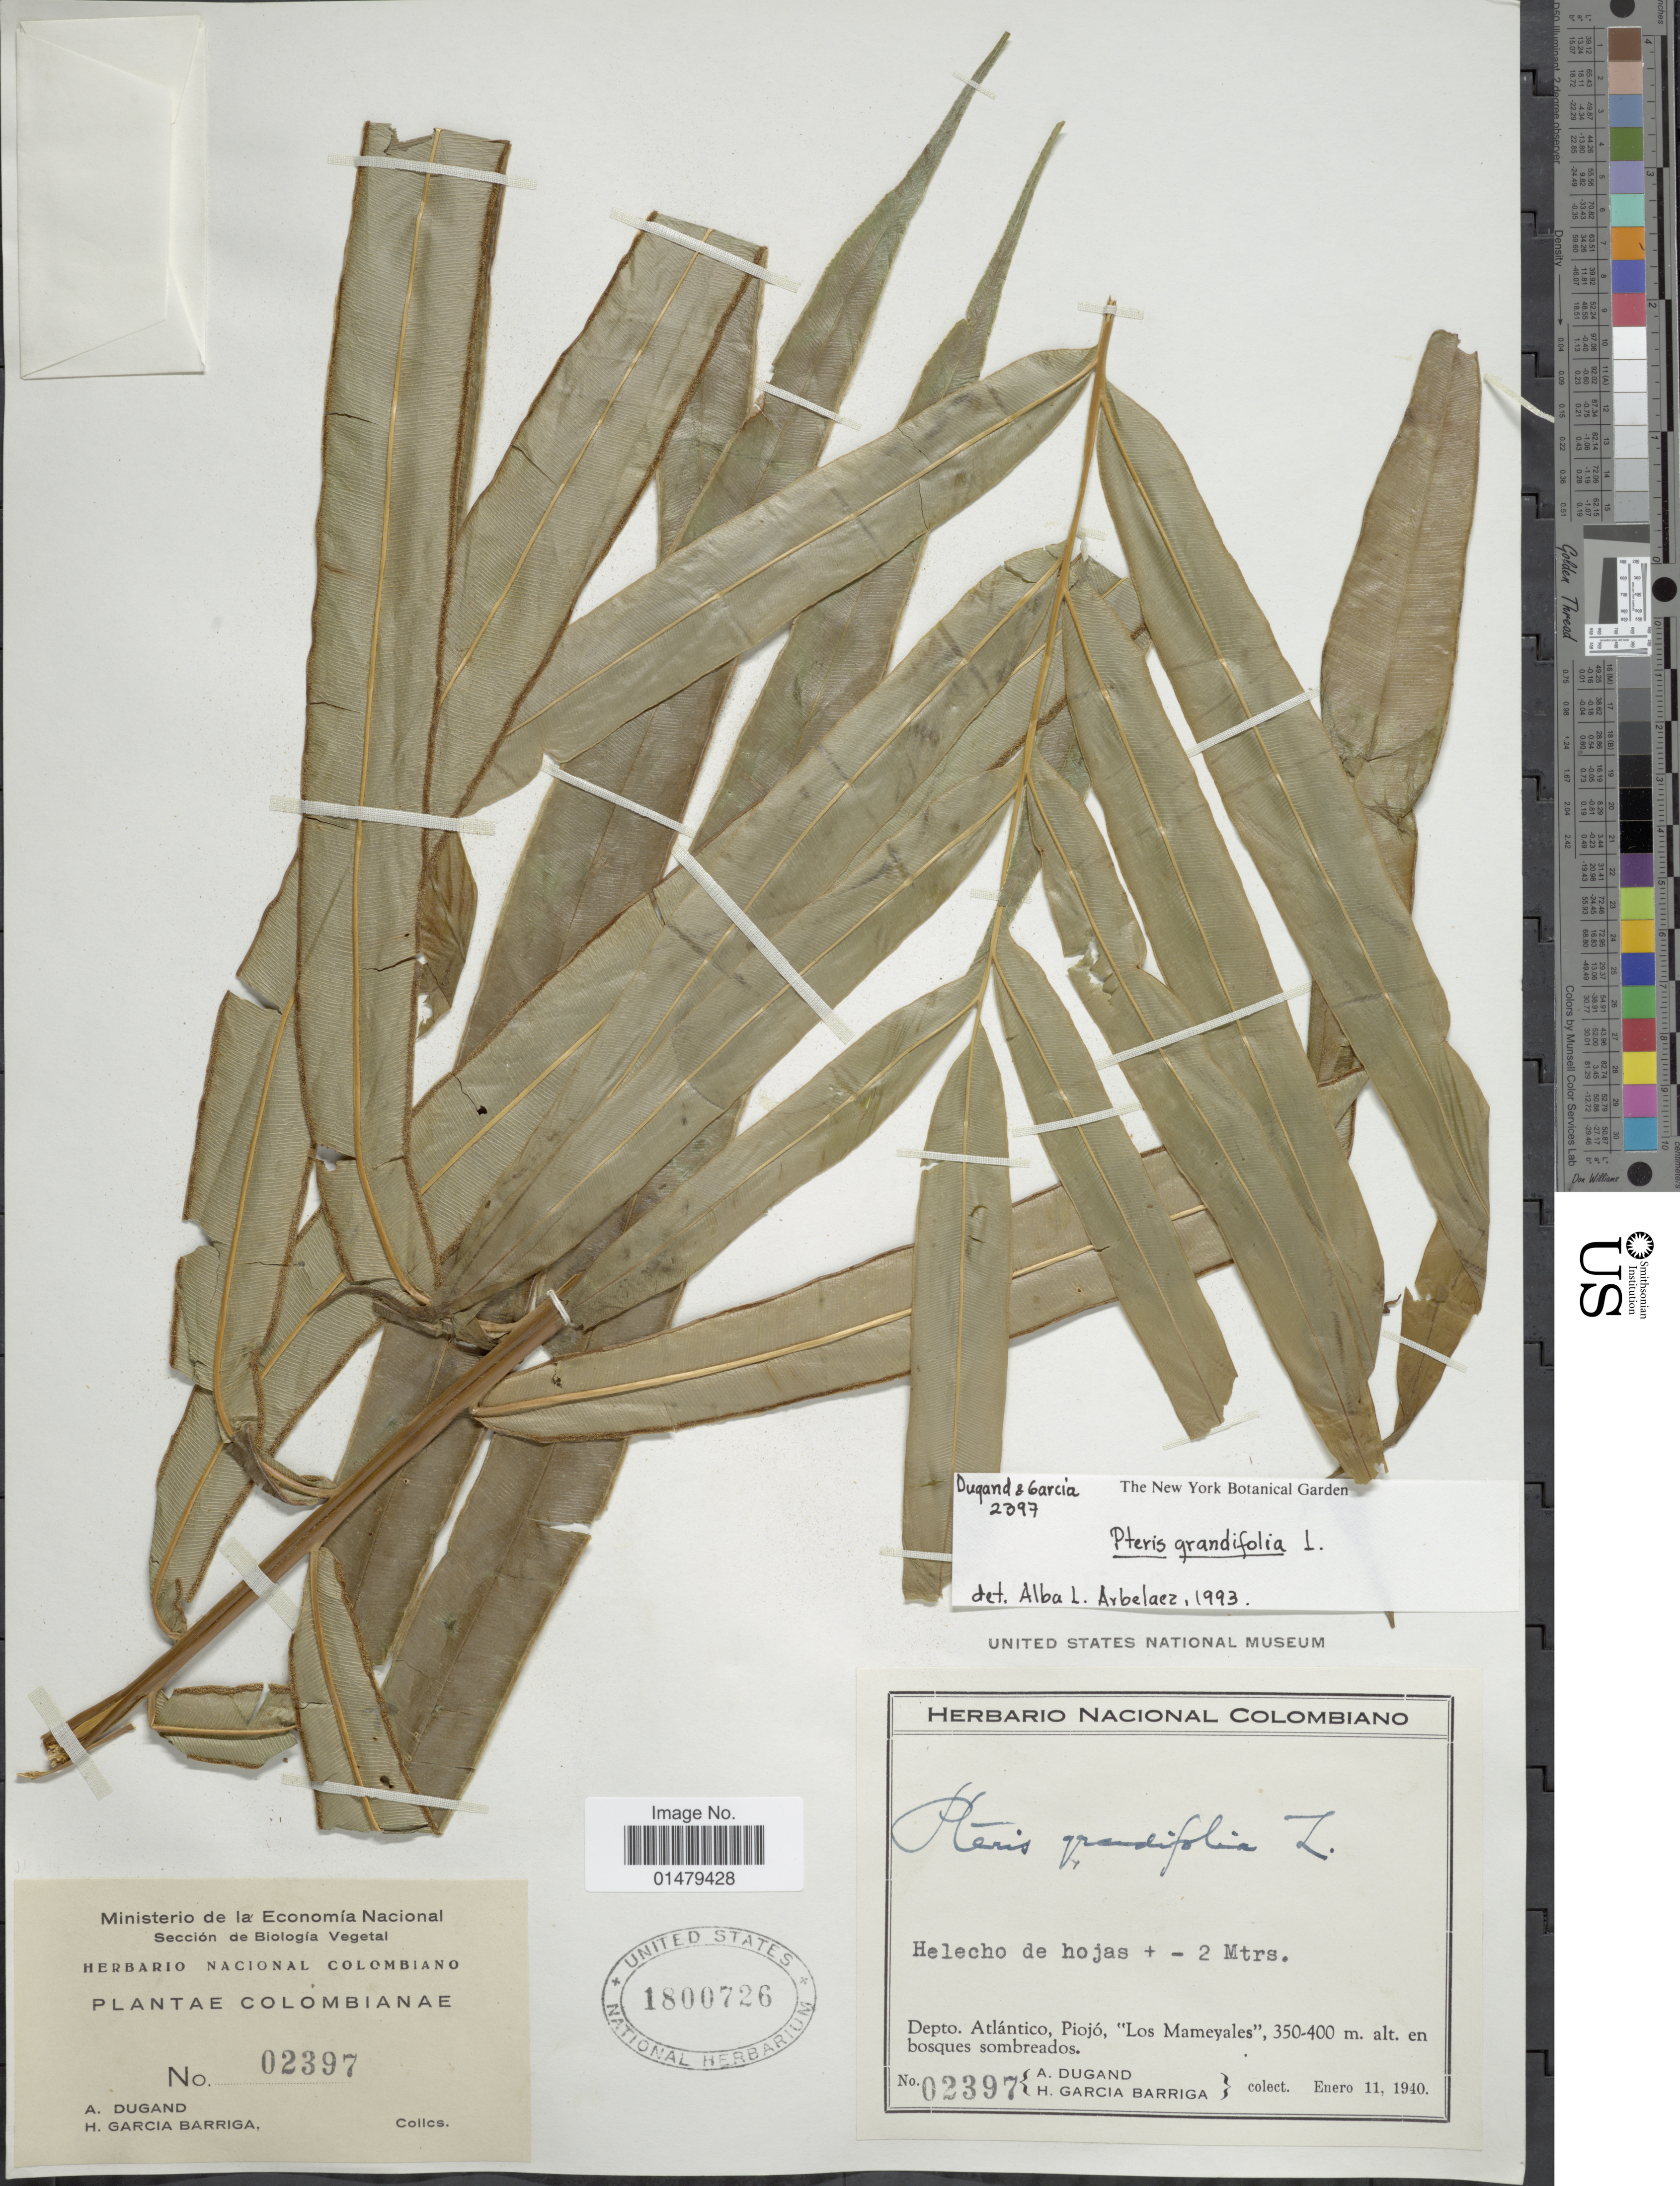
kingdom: Plantae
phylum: Tracheophyta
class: Polypodiopsida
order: Polypodiales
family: Pteridaceae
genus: Pteris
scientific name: Pteris grandifolia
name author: L.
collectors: A. Dugand & H. García Barriga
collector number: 02397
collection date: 1940-01-11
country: Colombia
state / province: Atlántico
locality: Depto. Atlantico, Piojo, 'Los Mameyales.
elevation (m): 350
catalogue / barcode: US 1800726